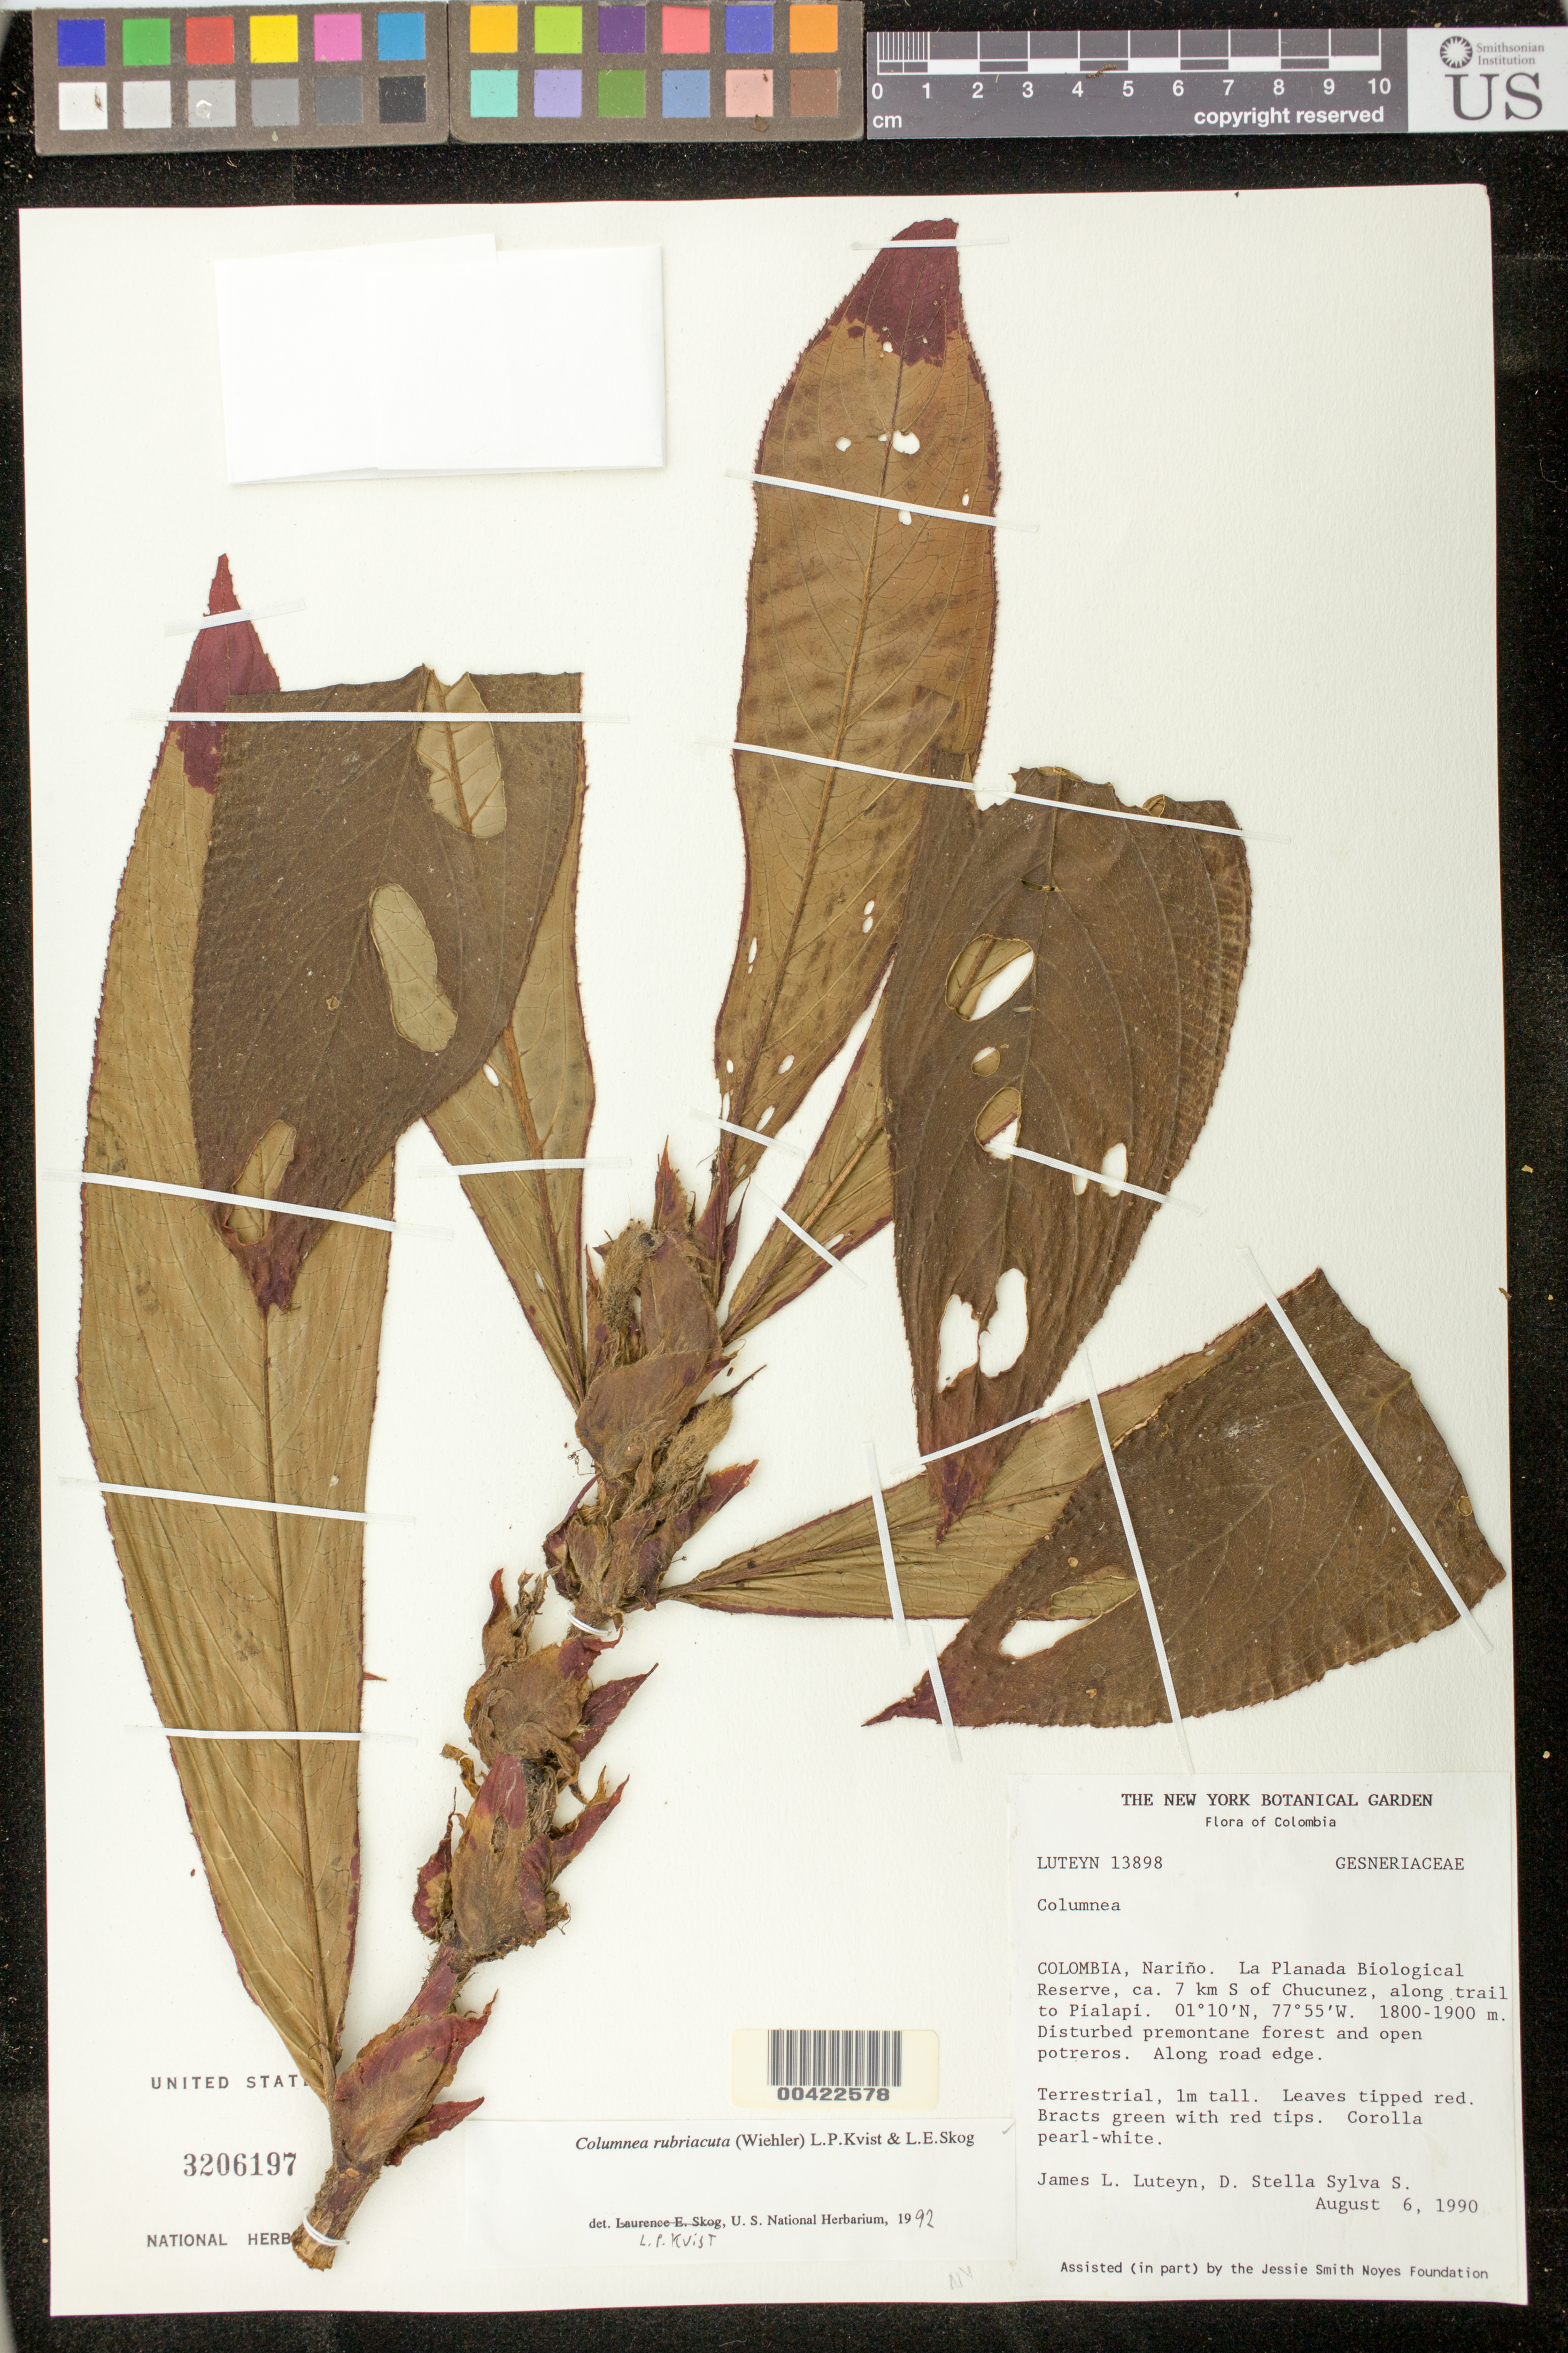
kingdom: Plantae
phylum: Tracheophyta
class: Magnoliopsida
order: Lamiales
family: Gesneriaceae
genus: Columnea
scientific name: Columnea rubriacuta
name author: (Wiehler) L.P. Kvist & L.E. Skog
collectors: J. L. Luteyn & D. Sylva-S.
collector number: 13898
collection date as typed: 06 Aug 1990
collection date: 1990-08-06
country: Colombia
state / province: Nariño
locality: La Planada Biological Reserve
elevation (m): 1800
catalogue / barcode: US 3206197